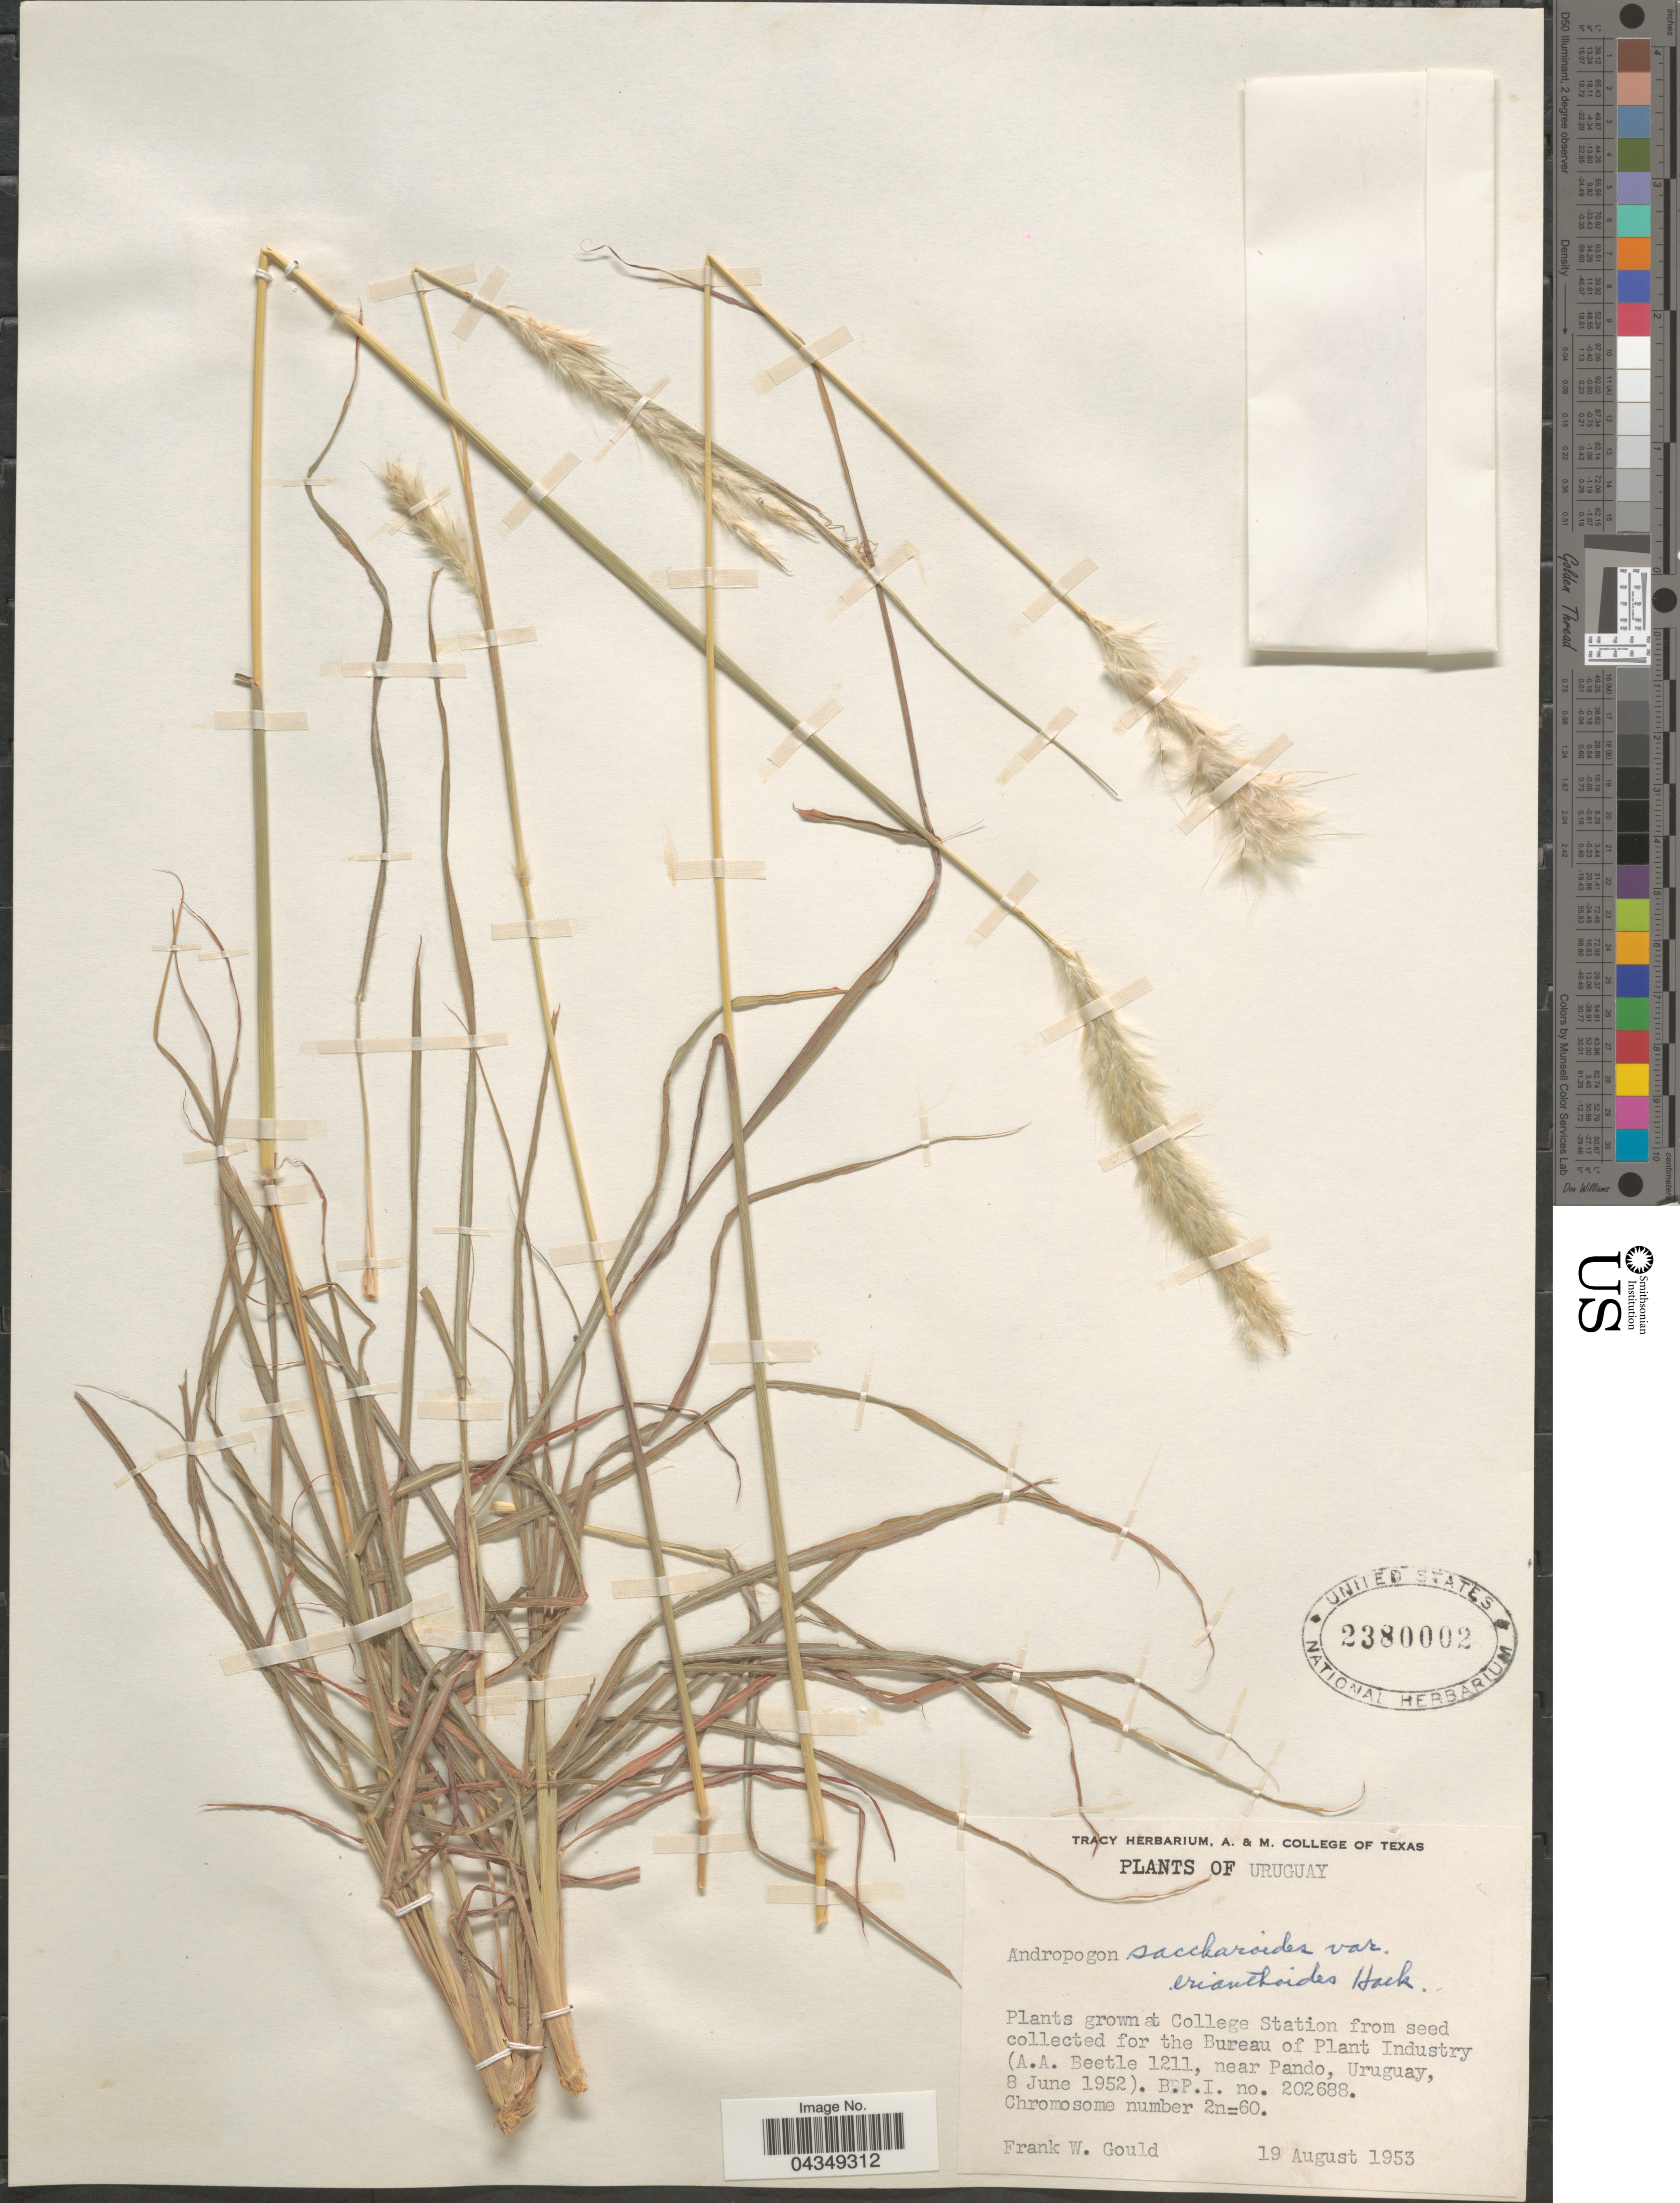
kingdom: Plantae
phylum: Tracheophyta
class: Liliopsida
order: Poales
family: Poaceae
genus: Bothriochloa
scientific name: Bothriochloa saccharoides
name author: (Sw.) Rydb.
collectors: F. W. Gould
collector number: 202688?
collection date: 1953-08-19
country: Uruguay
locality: Plants grown at College Station.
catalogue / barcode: US 2380002